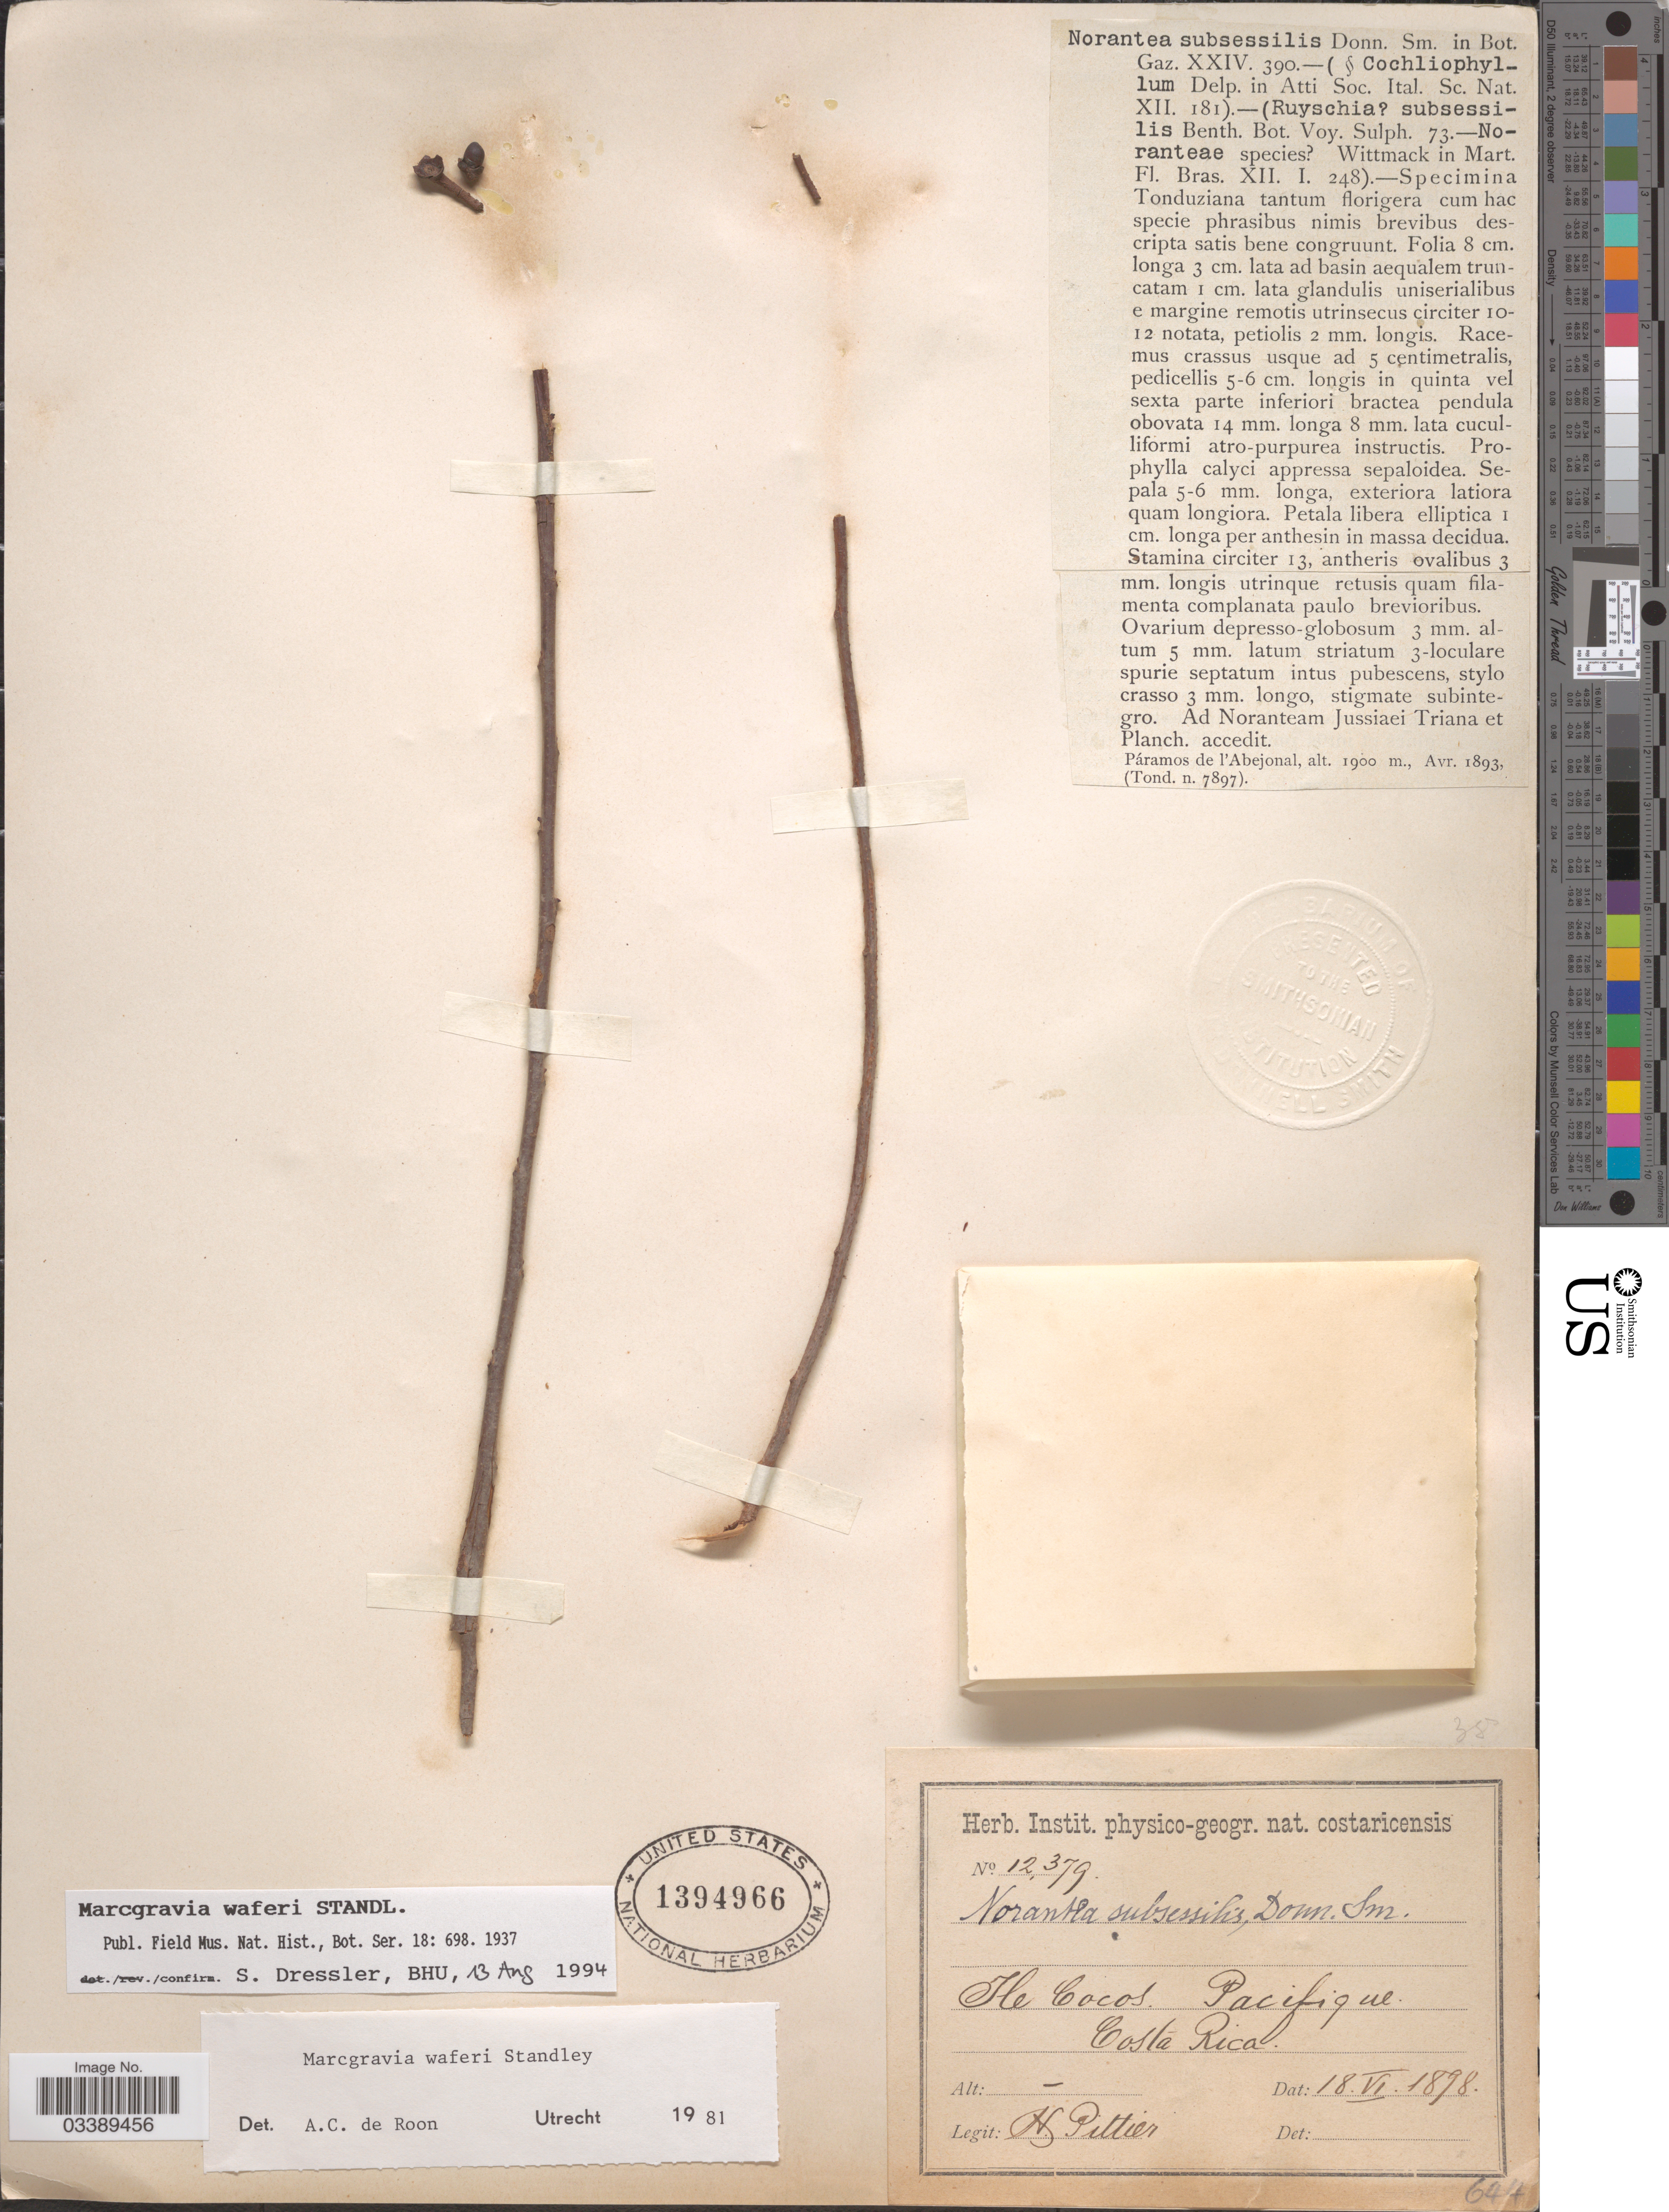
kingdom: Plantae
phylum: Tracheophyta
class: Magnoliopsida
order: Ericales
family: Marcgraviaceae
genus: Marcgravia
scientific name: Marcgravia waferi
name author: Standl.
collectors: H. F. Pittier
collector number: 12379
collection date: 1898-06-18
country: Costa Rica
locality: Ile Cocos. Pacifique.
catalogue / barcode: US 1394966